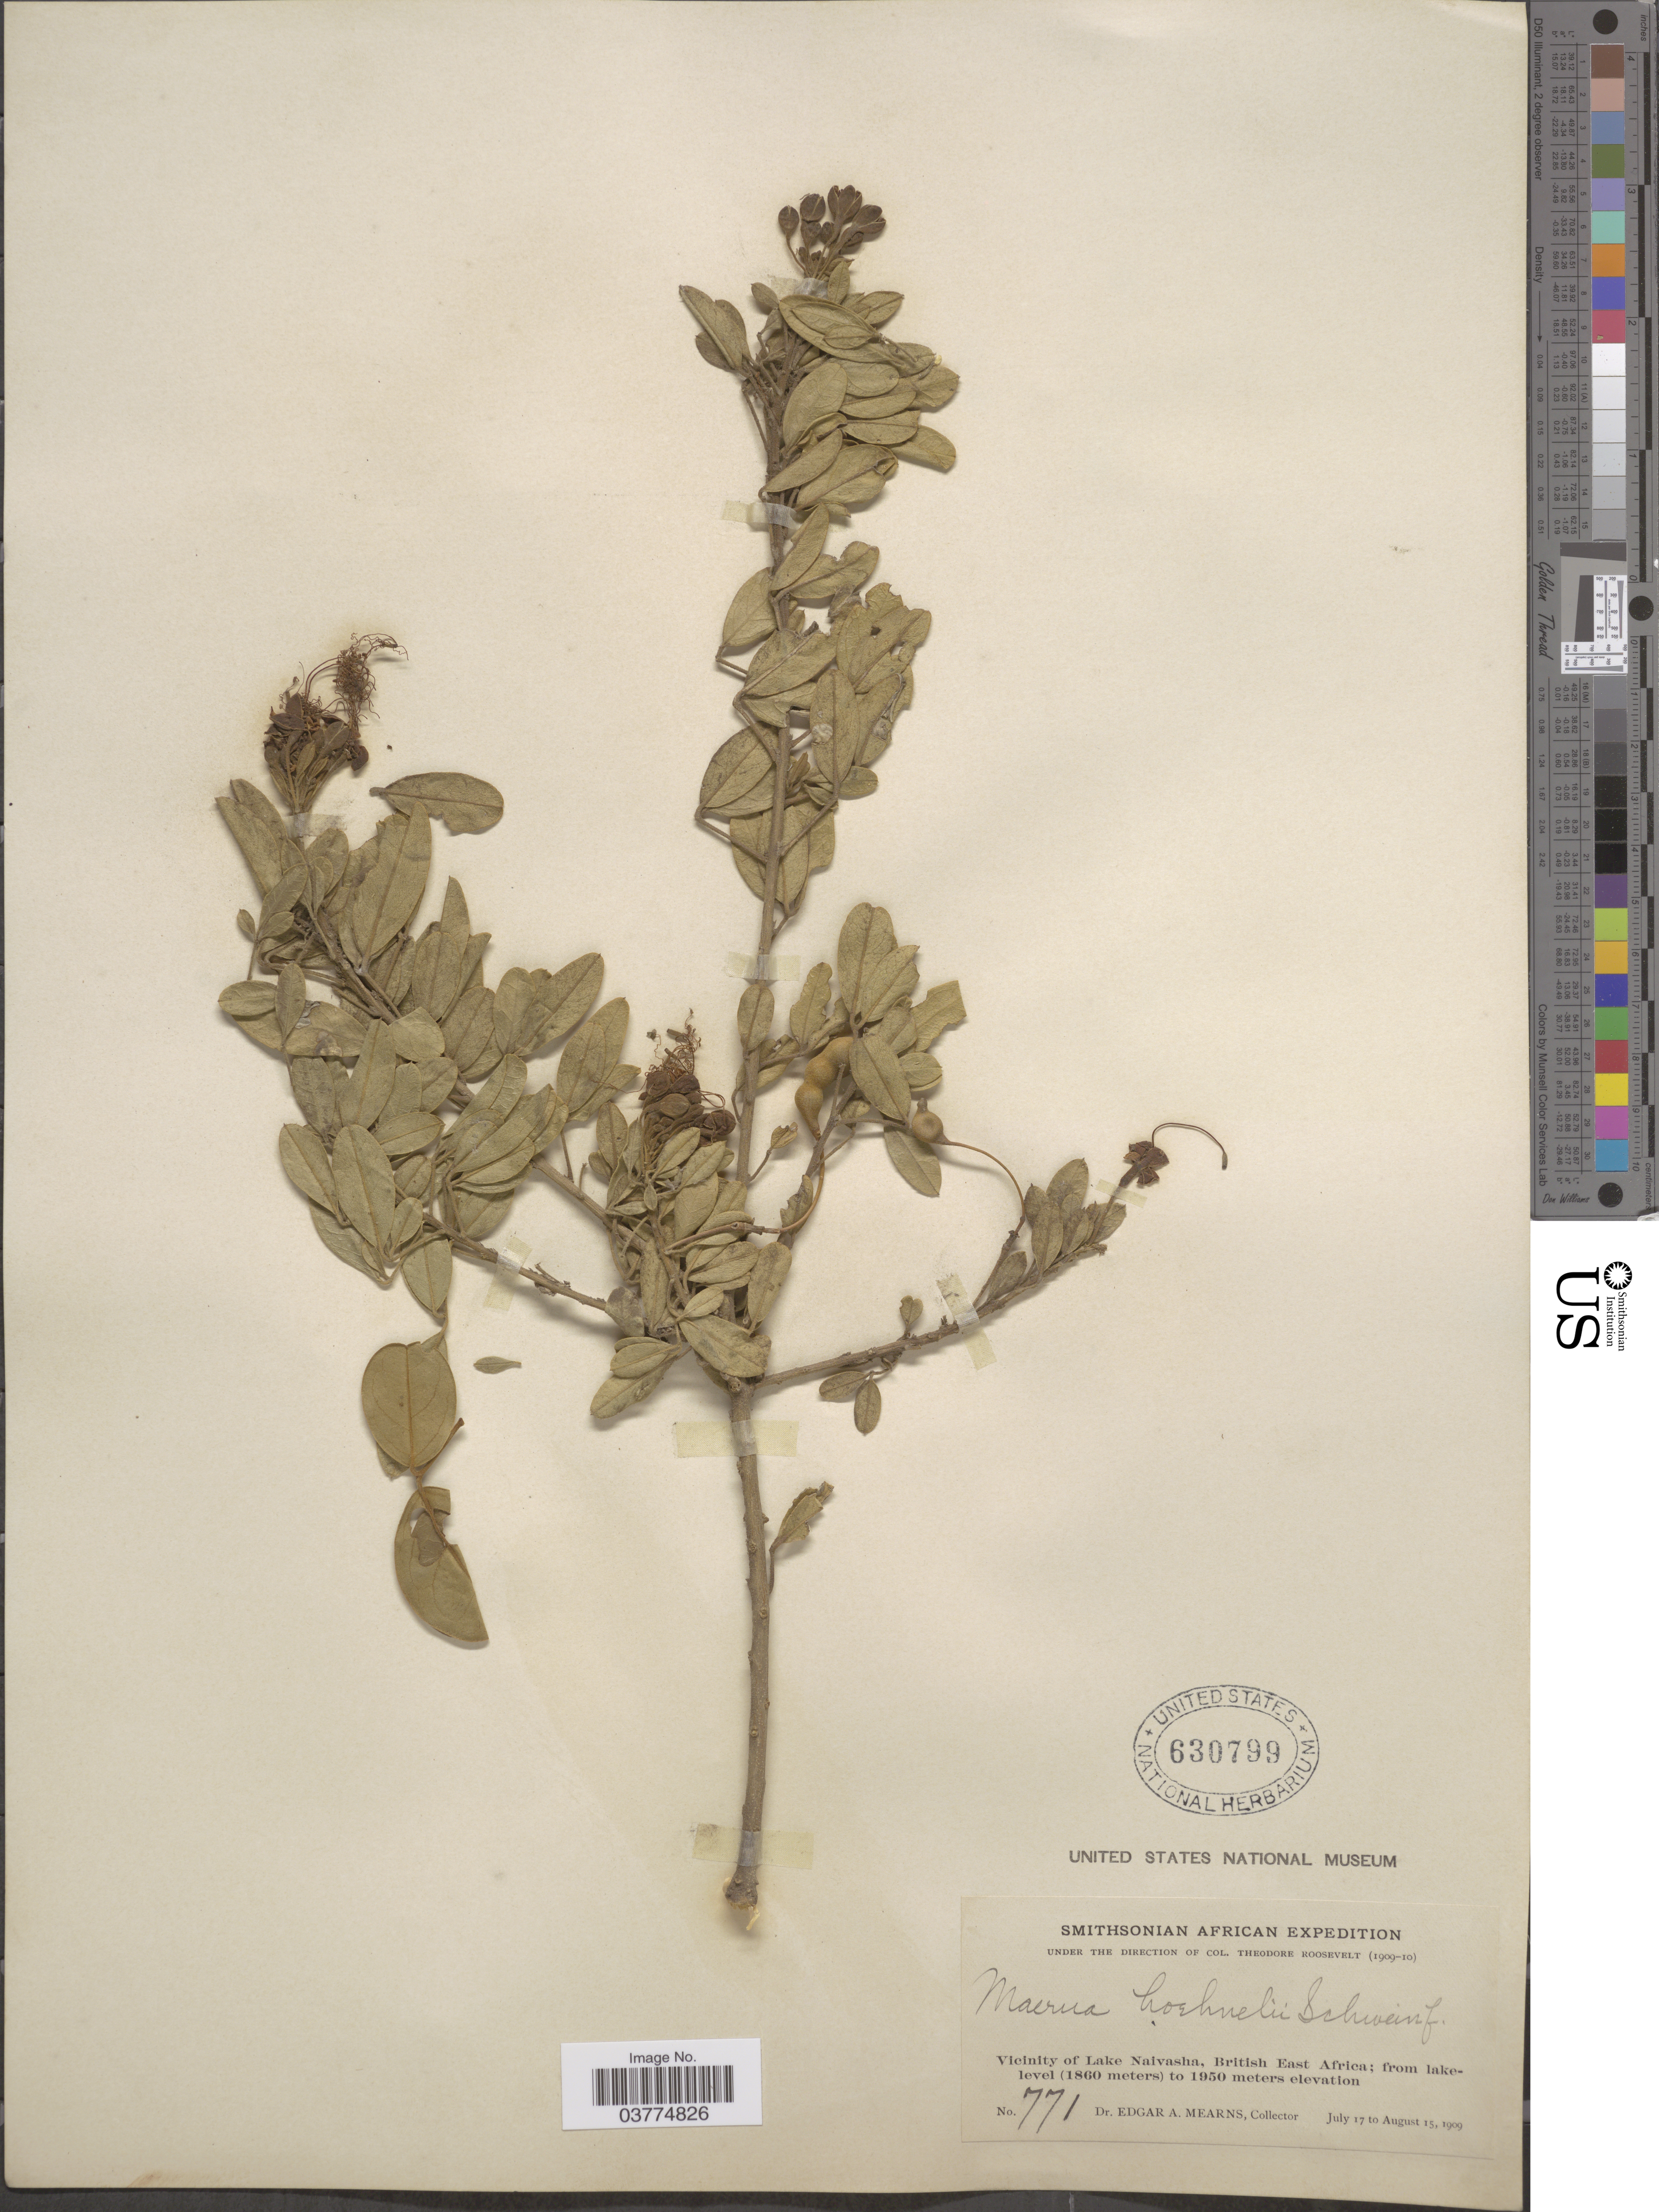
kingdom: Plantae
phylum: Tracheophyta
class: Magnoliopsida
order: Brassicales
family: Capparaceae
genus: Maerua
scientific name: Maerua hoehnelii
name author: Schweinf.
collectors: E. A. Mearns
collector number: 771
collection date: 1909-07-17/1909-08-15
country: Kenya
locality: Vicinity of Lake Naivasha, British East Africa.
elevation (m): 1860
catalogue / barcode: US 630799